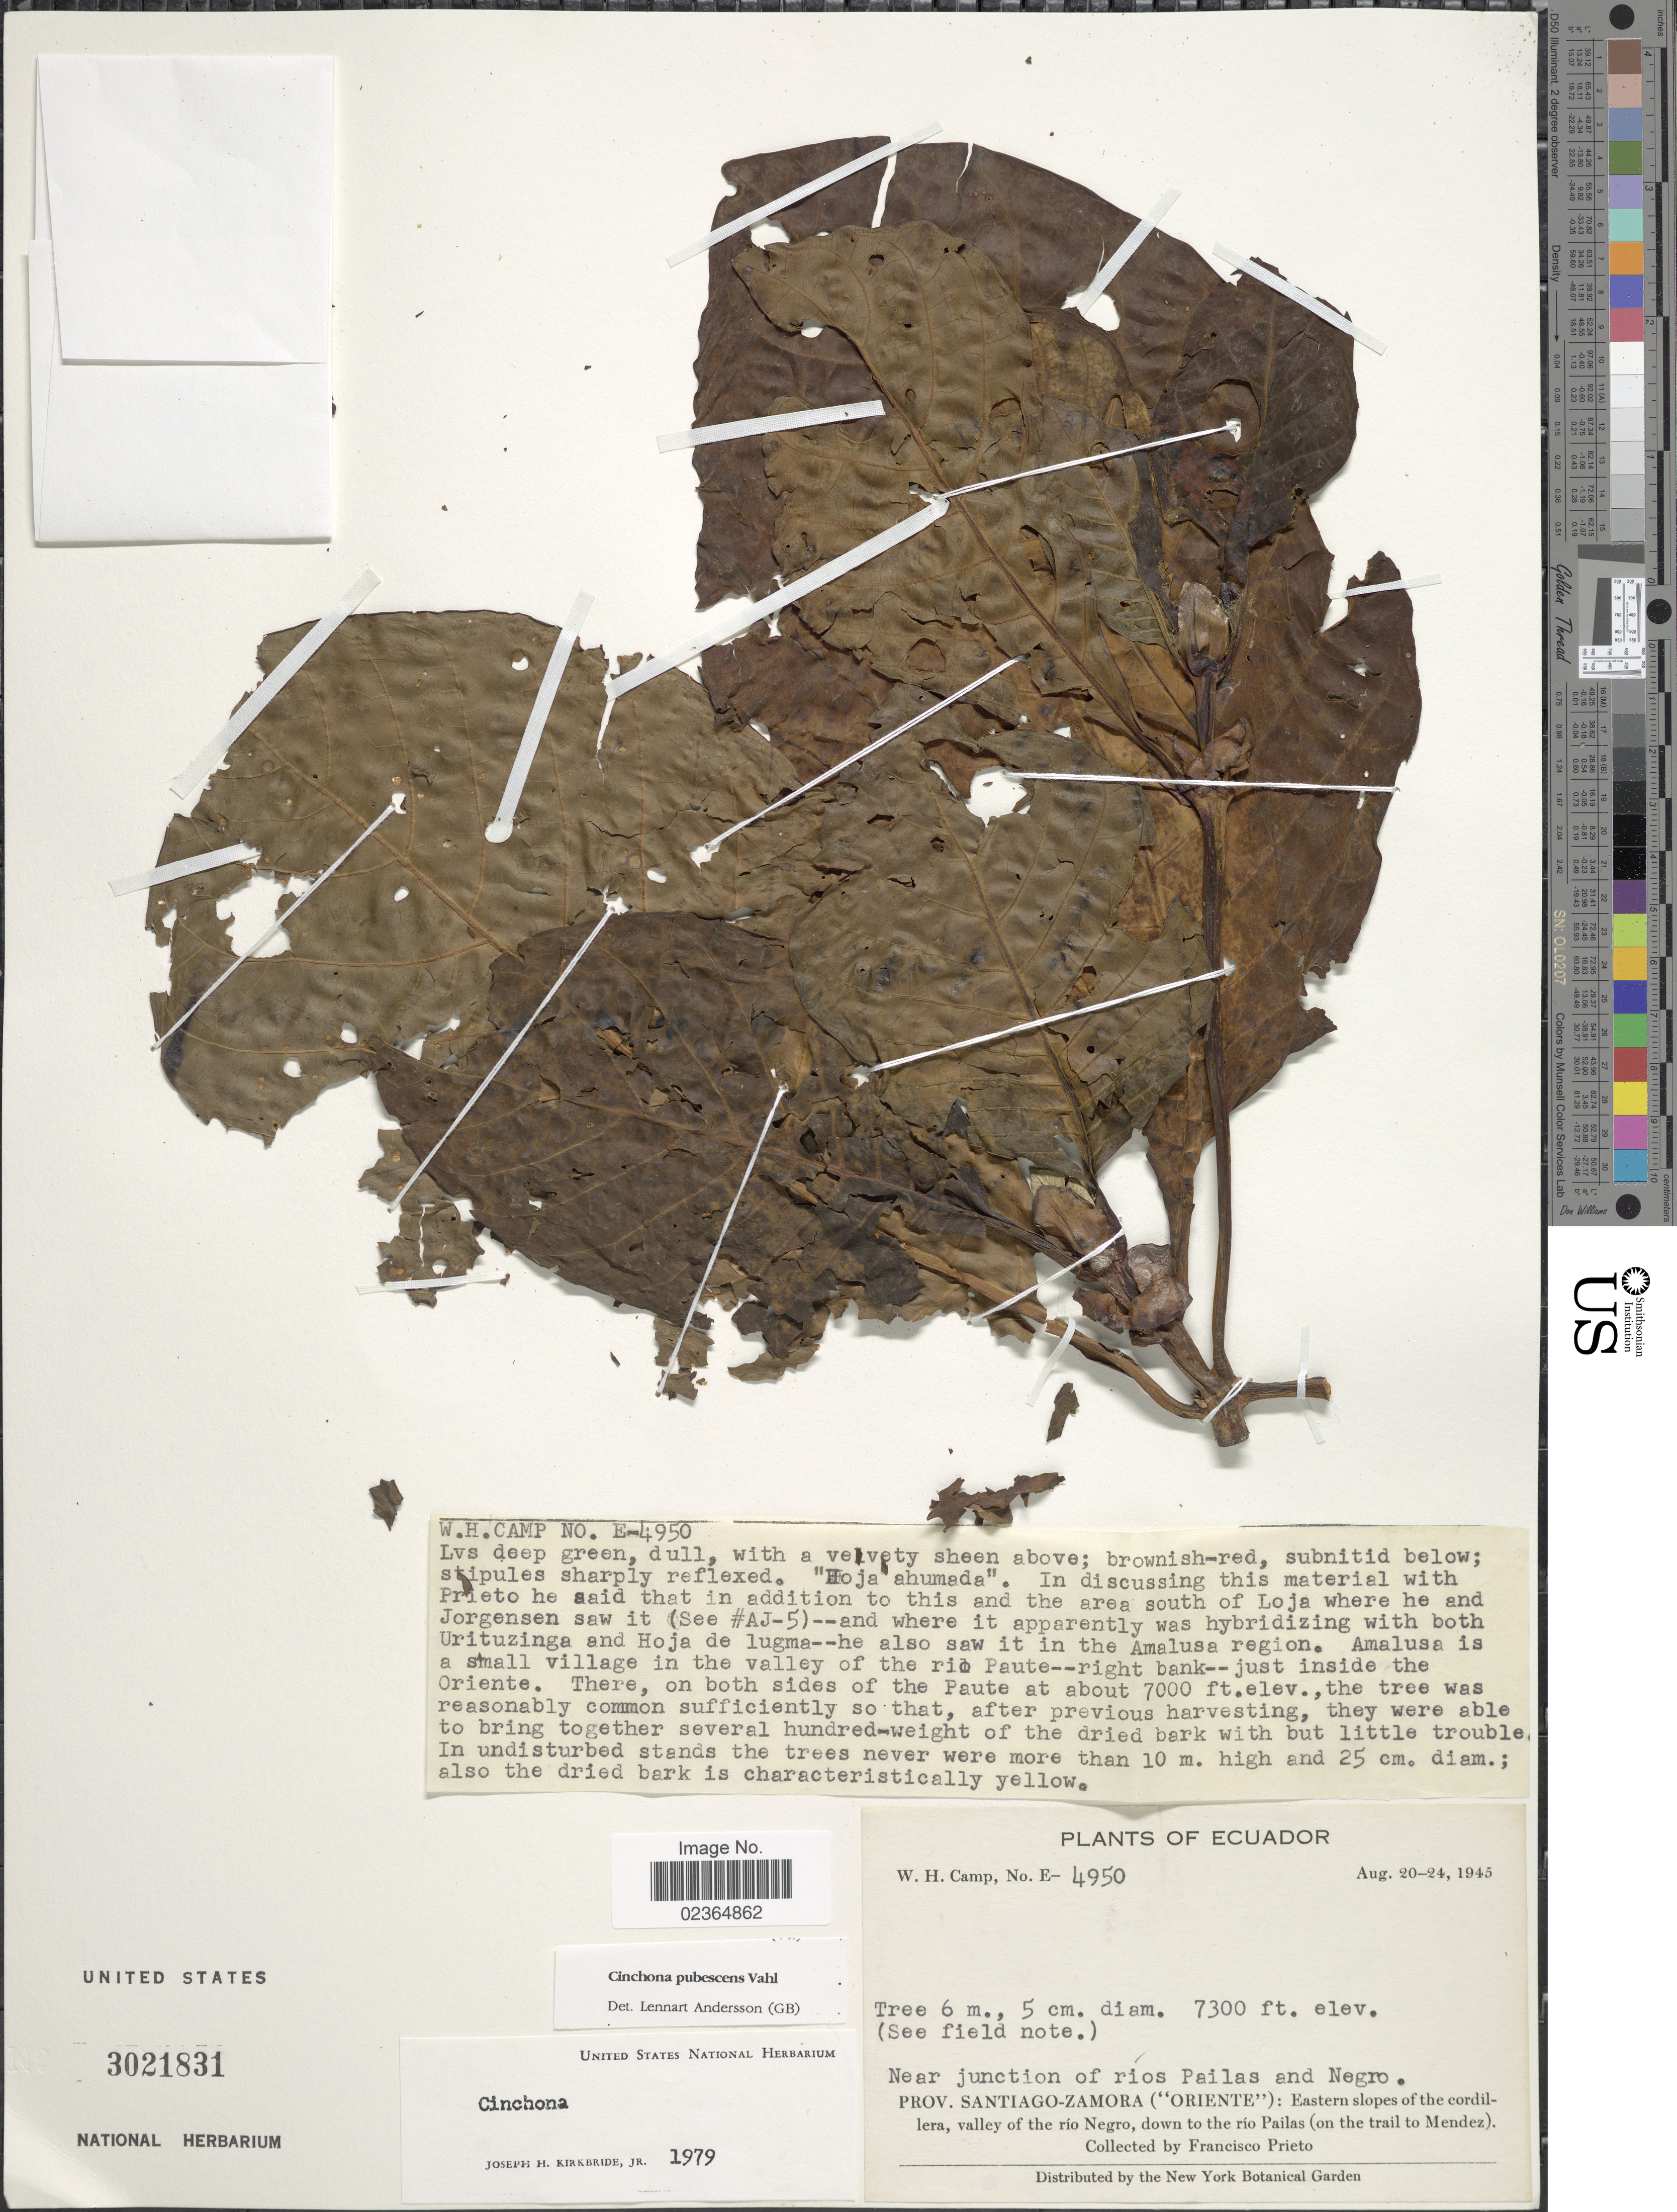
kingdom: Plantae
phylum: Tracheophyta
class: Magnoliopsida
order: Gentianales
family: Rubiaceae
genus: Cinchona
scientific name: Cinchona pubescens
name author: Vahl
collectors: F. Prieto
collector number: E-4950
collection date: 1945-08-20/1945-08-24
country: Ecuador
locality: Prov. Santiago-Zamora ("Oriente"): Eastern slopes of the cordillera, valley of the río Negro, down to the río Pailas (on the trail to Mendez). Near junction of rios Pailas and Negro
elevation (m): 2225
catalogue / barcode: US 3021831